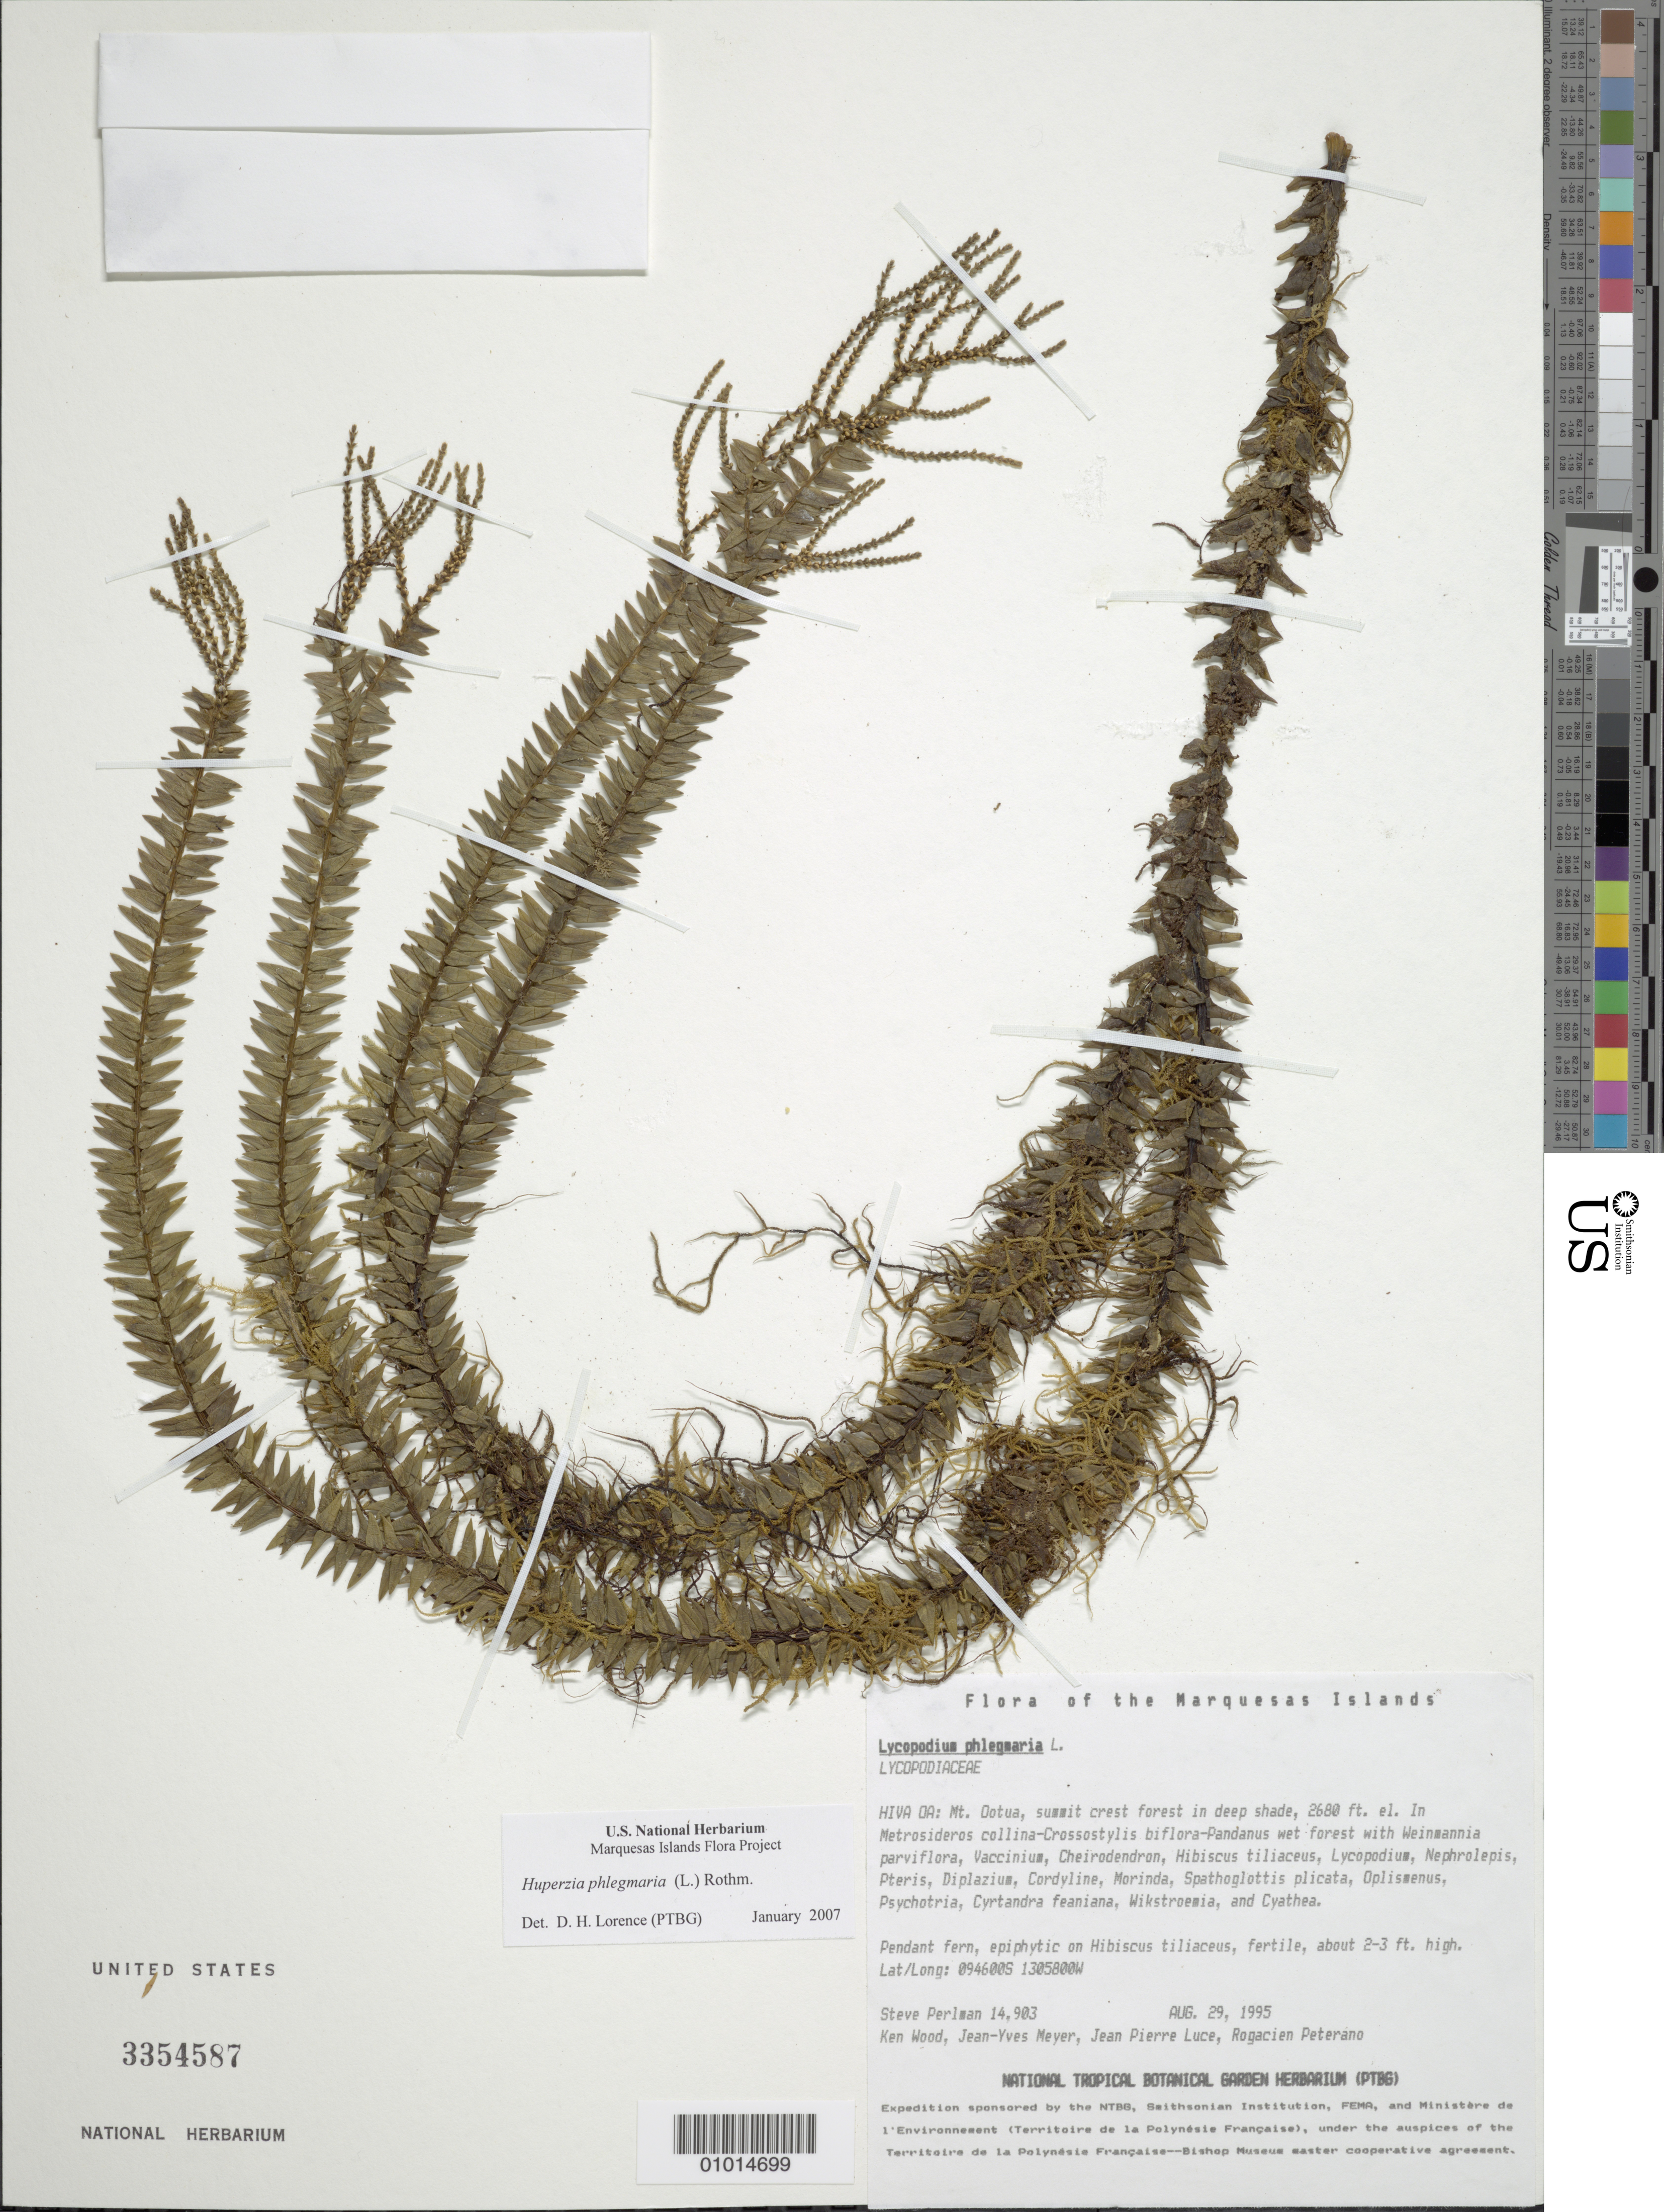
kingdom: Plantae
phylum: Tracheophyta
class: Lycopodiopsida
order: Lycopodiales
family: Lycopodiaceae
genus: Phlegmariurus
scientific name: Phlegmariurus australis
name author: (Willd.) A. R. Field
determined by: Wagner, W. L., (BOT), Smithsonian Institution - National Museum of Natural History (UNITED STATES)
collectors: S. P. Perlman, K. R. Wood, J.-Y. Meyer, J. Luce & R. Peterano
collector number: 14903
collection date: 1995-08-29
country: French Polynesia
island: Hiva Oa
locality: Mt. Ootua, summit crest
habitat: In Metrosideros collina - Crossostylis biflora - Pandanus wet forest, in deep shade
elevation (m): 817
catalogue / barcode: US 3354587